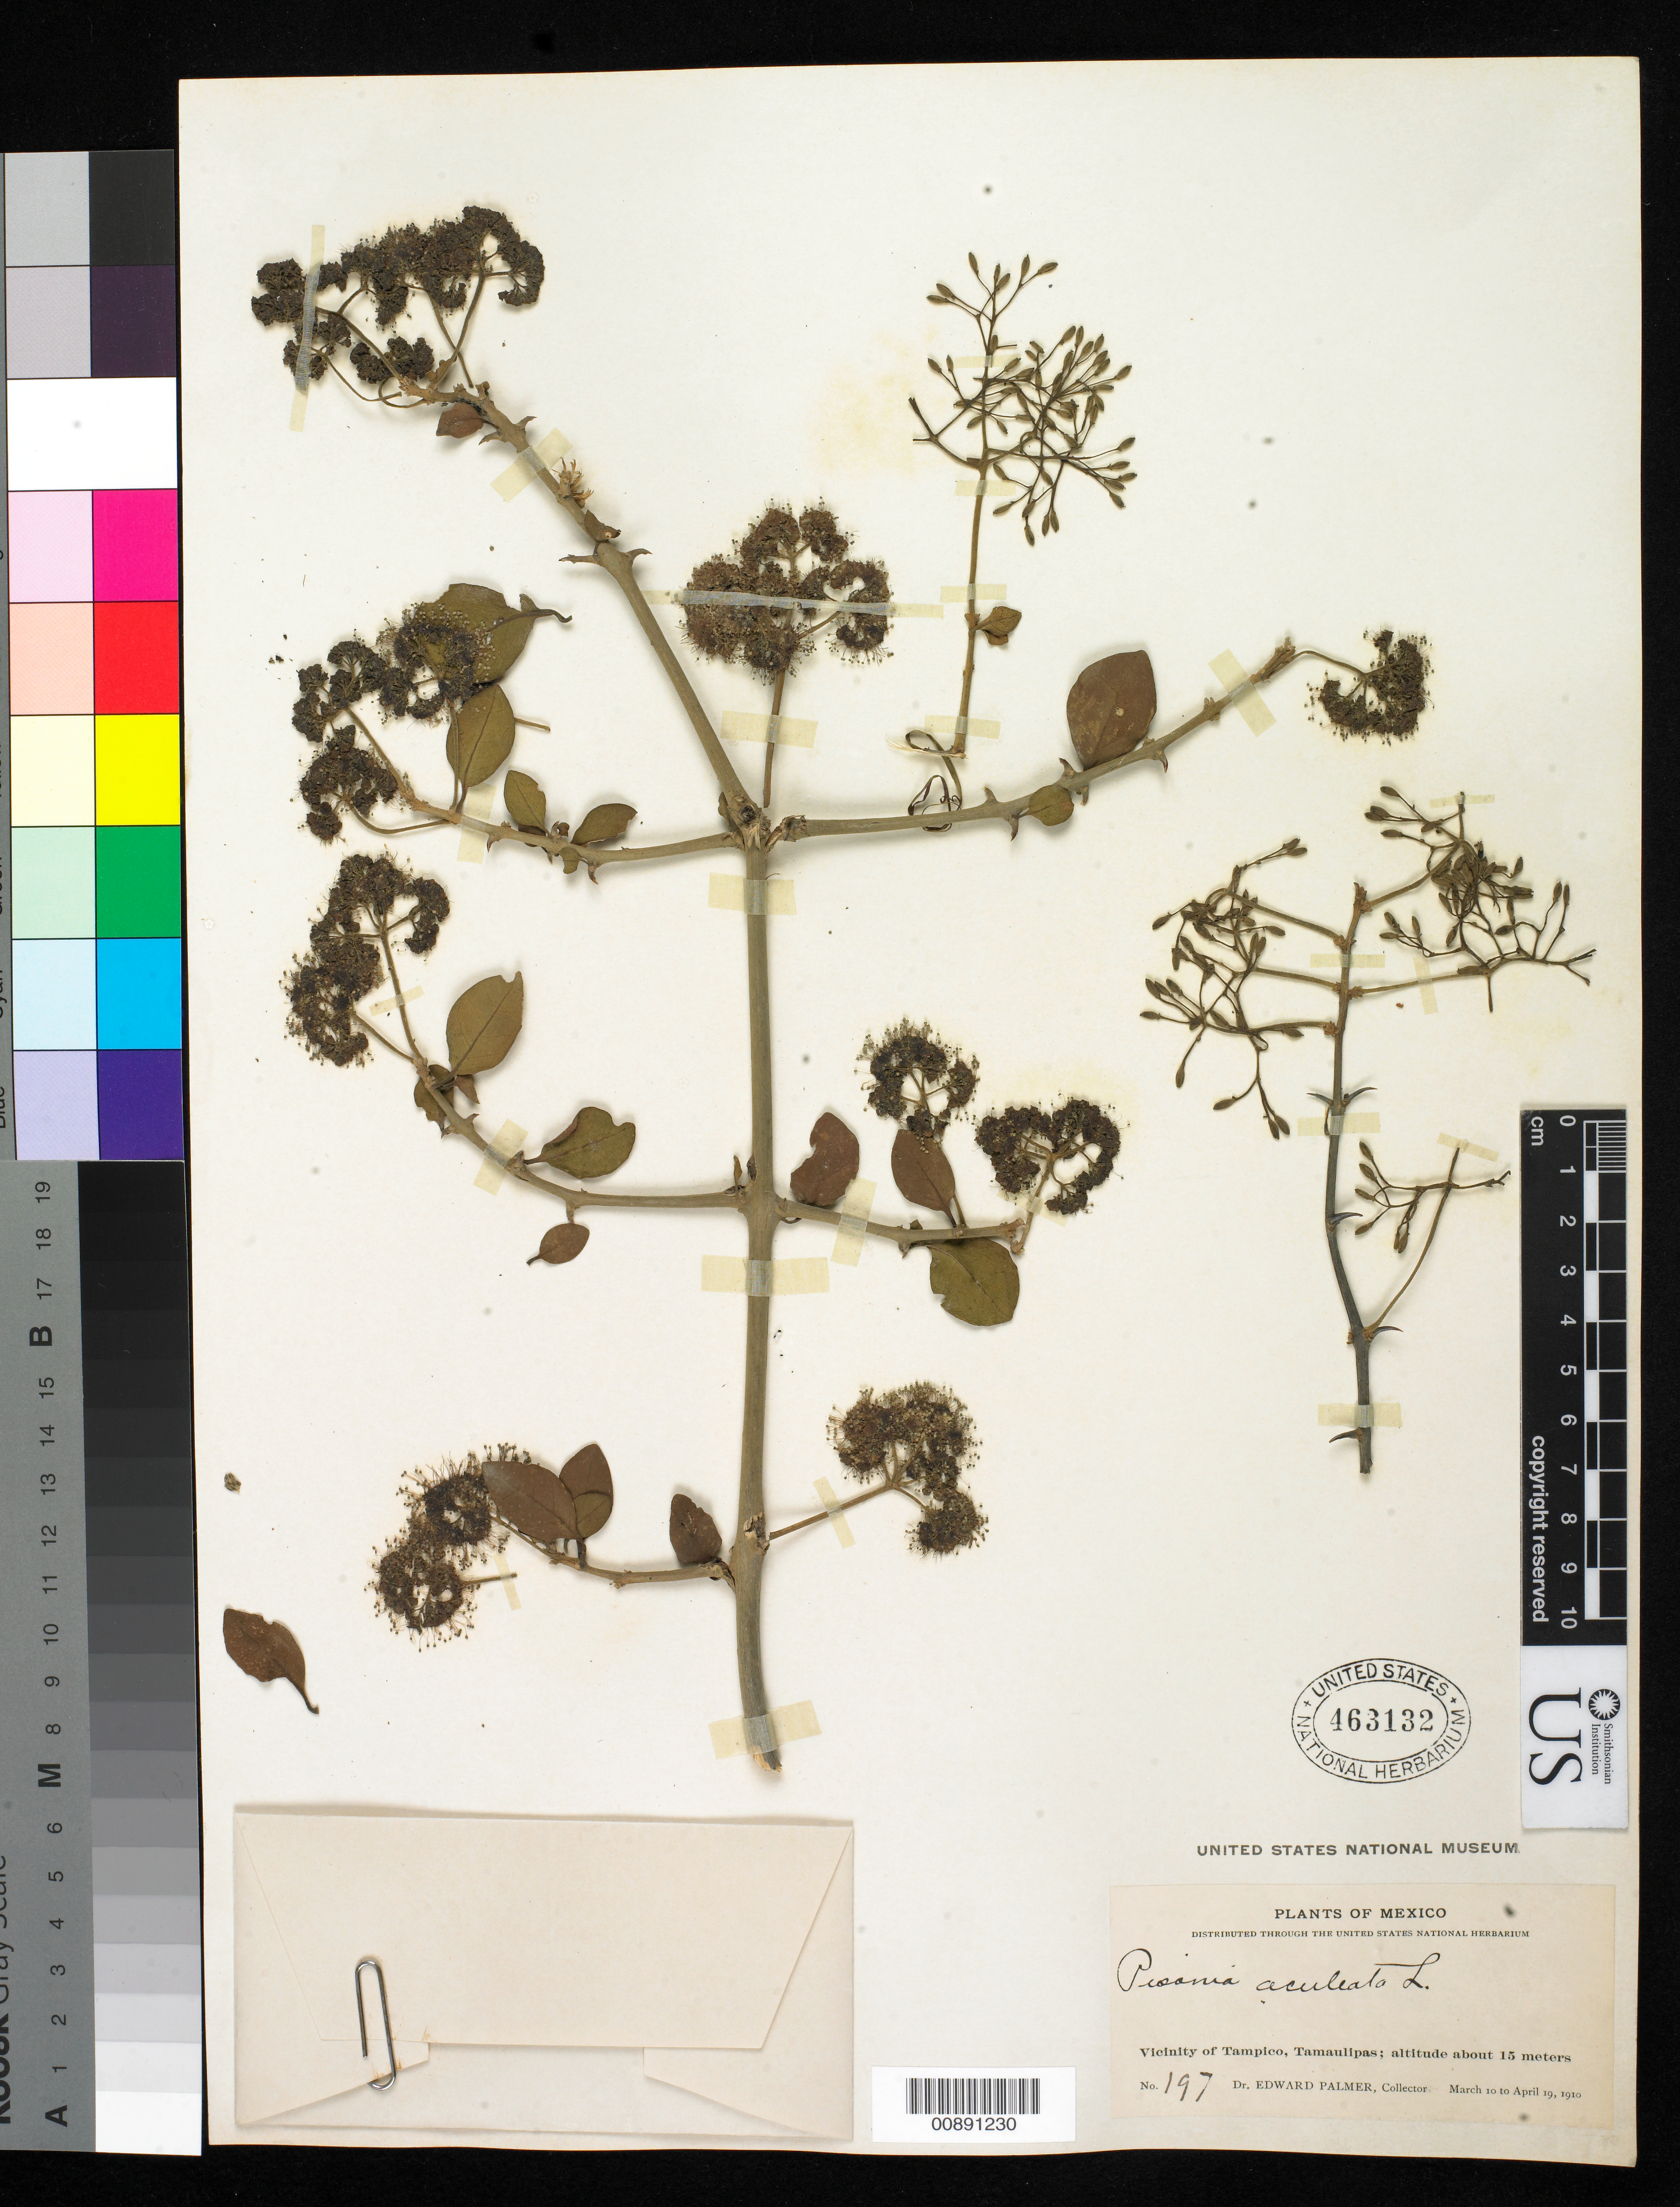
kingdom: Plantae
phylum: Tracheophyta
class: Magnoliopsida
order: Caryophyllales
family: Nyctaginaceae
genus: Pisonia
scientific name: Pisonia aculeata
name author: L.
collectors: E. Palmer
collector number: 197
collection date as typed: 10 Mar 1910 to 19 Apr 1910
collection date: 1910-03-10/1910-04-19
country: Mexico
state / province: Tamaulipas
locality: Vicinity of Tampico, Tamaulipas.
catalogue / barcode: US 463132